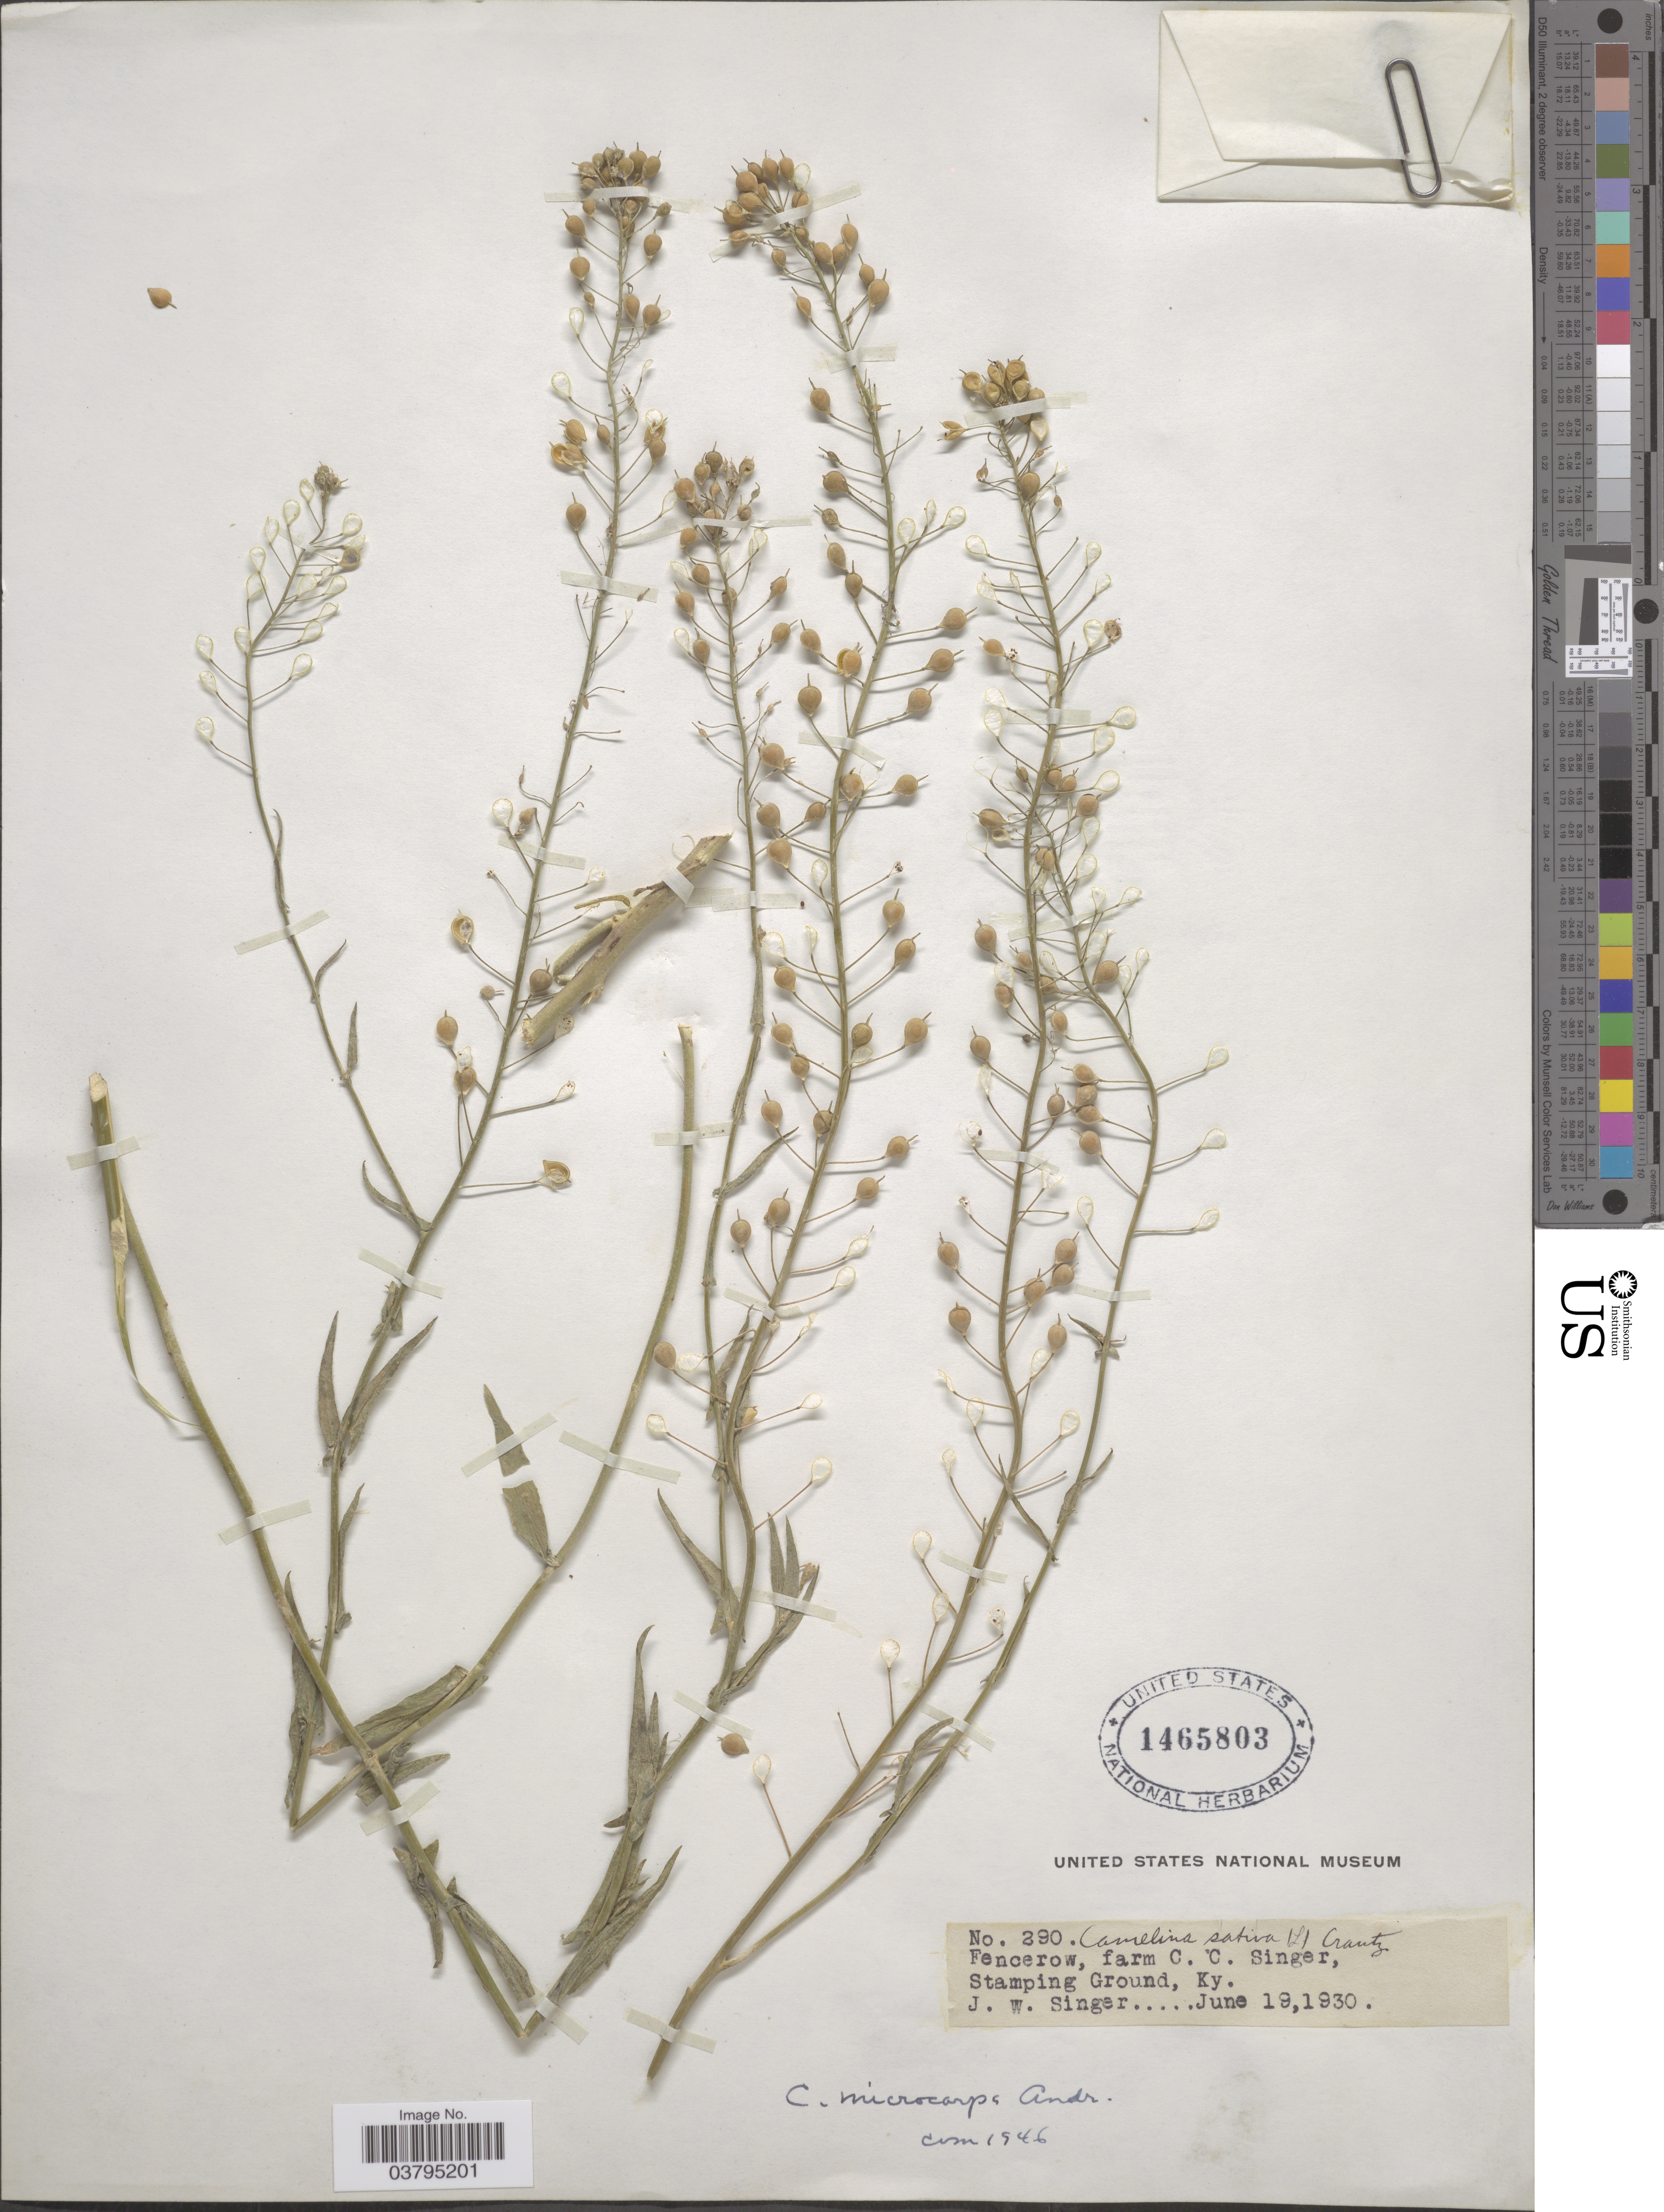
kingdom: Plantae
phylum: Tracheophyta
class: Magnoliopsida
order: Brassicales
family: Brassicaceae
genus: Camelina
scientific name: Camelina microcarpa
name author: DC.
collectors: J. EW. Singer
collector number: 290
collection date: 1930-06-19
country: United States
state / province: Kentucky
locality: Fencerow, farm C. C. Singer, Stamping Ground.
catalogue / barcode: US 1465803